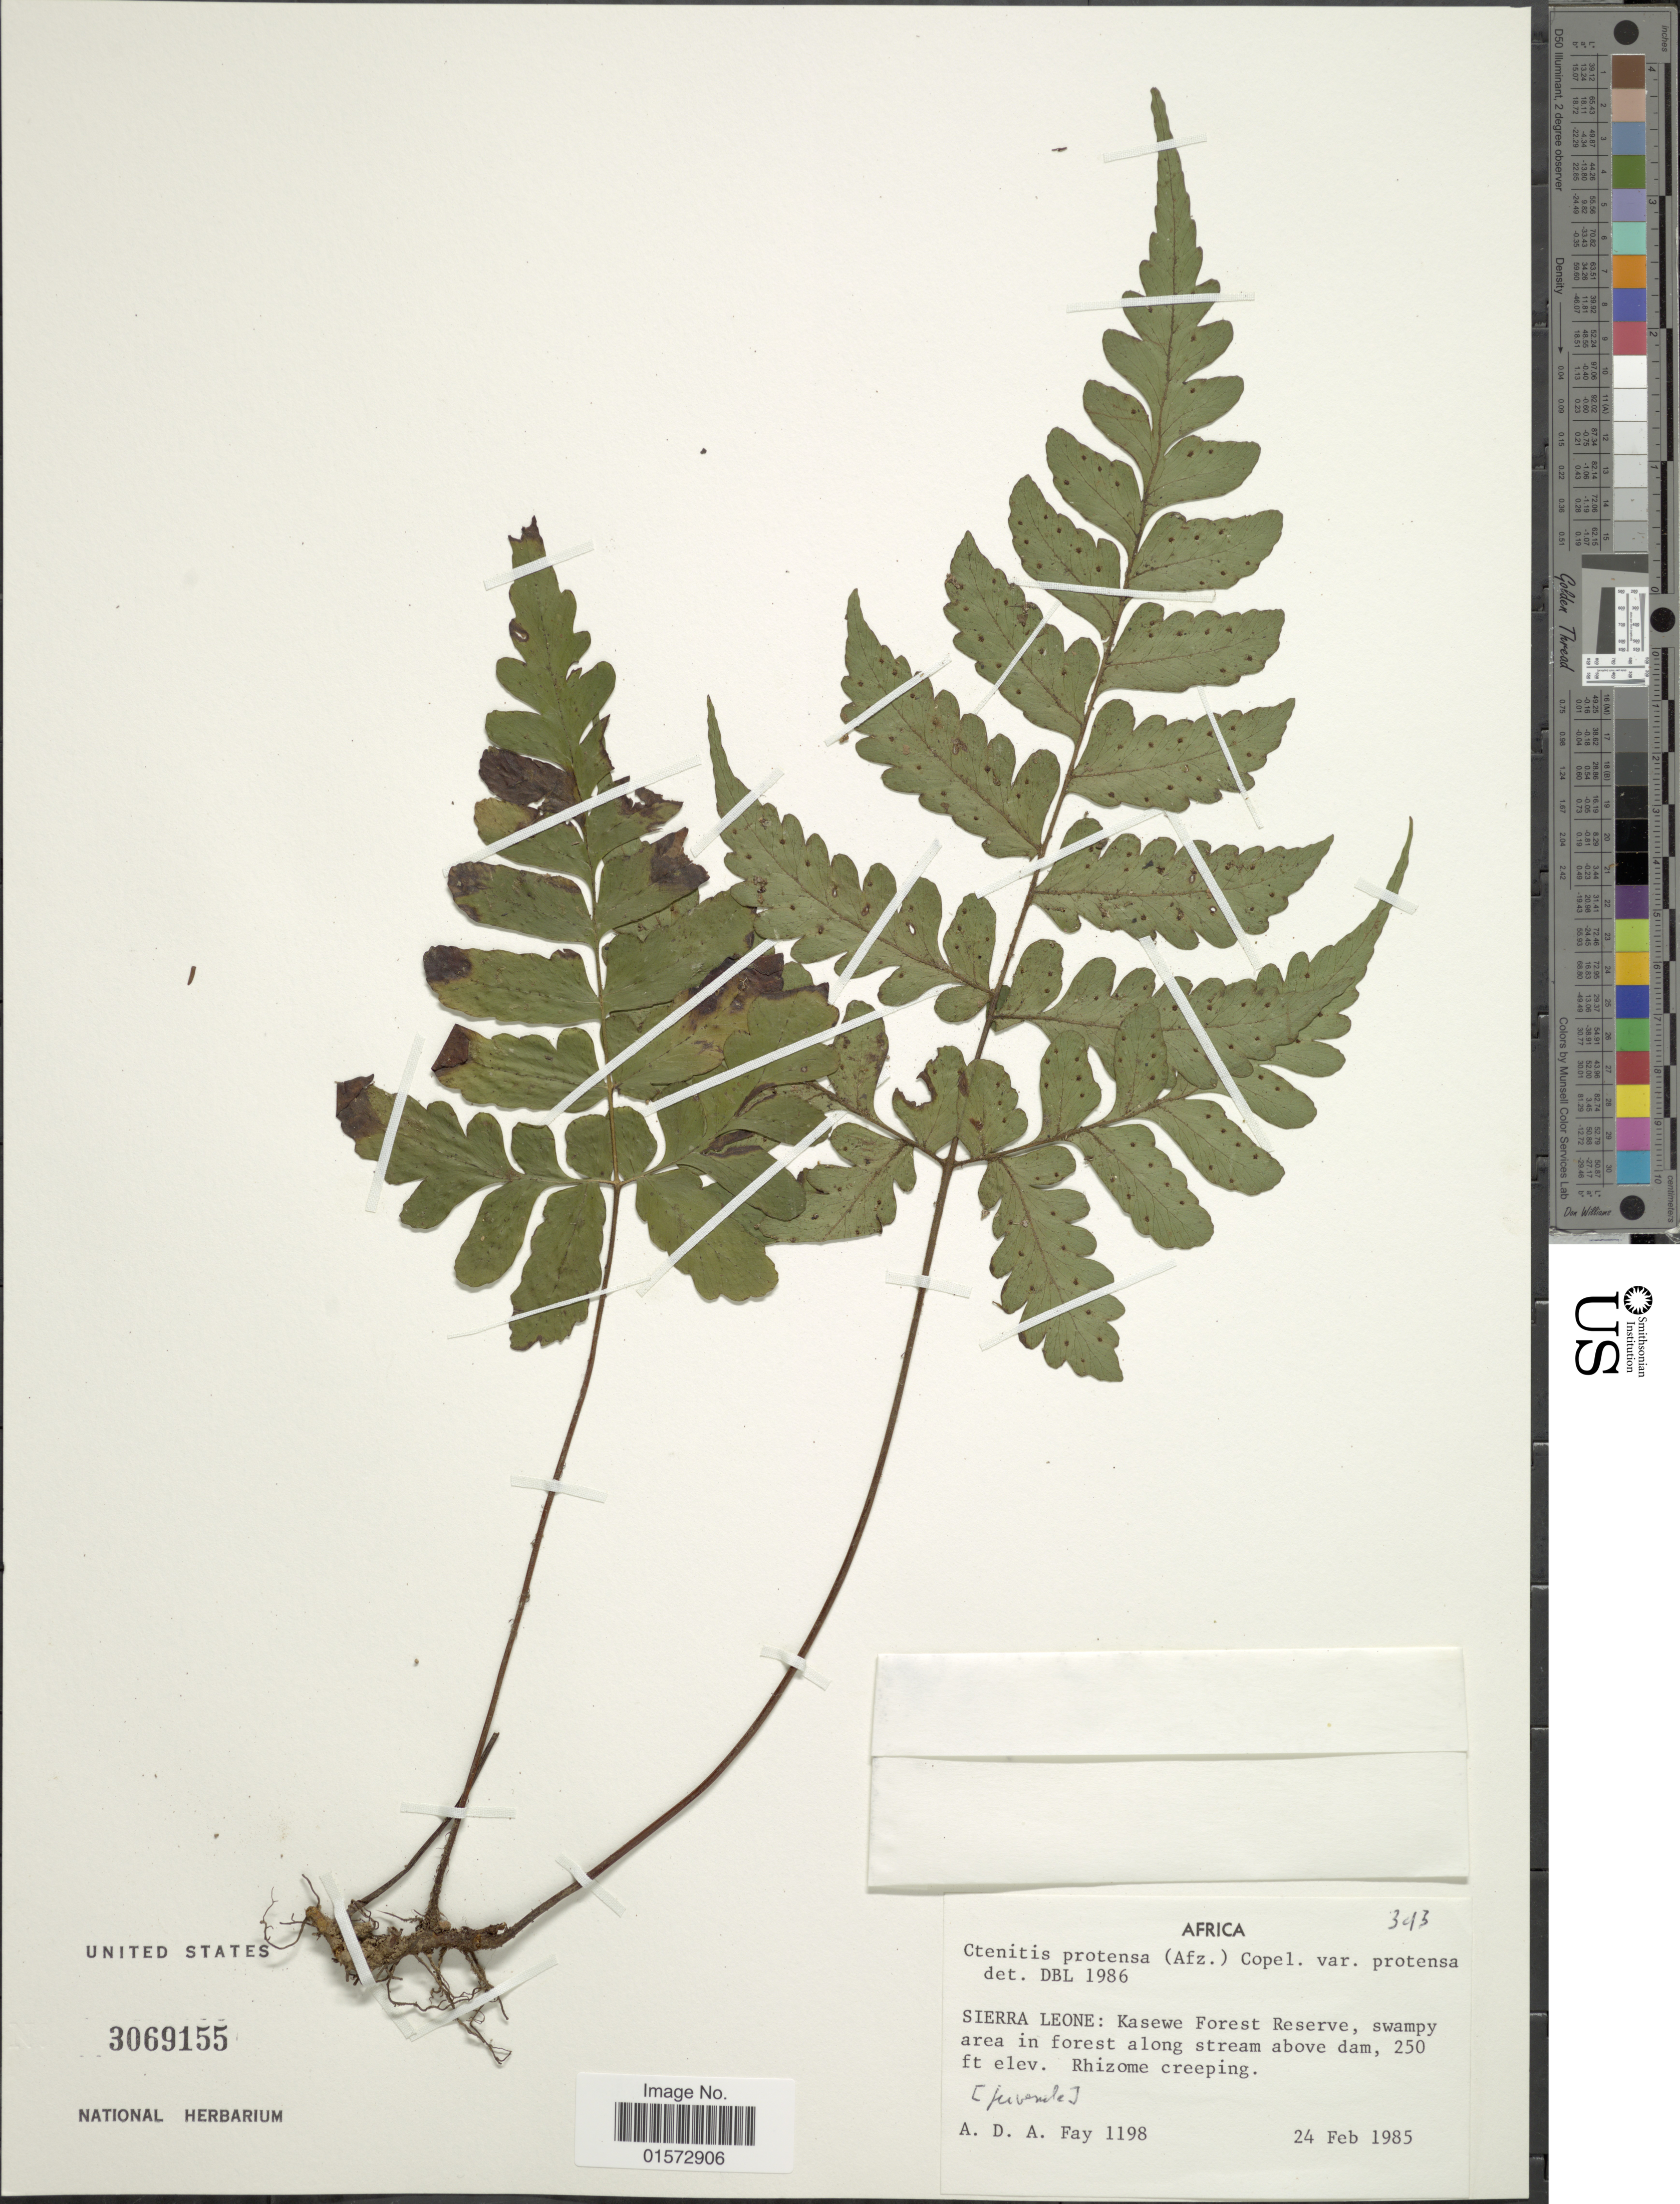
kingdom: Plantae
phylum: Tracheophyta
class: Polypodiopsida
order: Polypodiales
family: Tectariaceae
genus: Triplophyllum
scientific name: Triplophyllum jenseniae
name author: (C. Chr.)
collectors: A. Fay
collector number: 1198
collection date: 1985-02-24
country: Sierra Leone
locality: Africa, Kasewe Forest Reserve, swampy area in forest along stream above dam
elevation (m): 76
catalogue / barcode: US 3069155